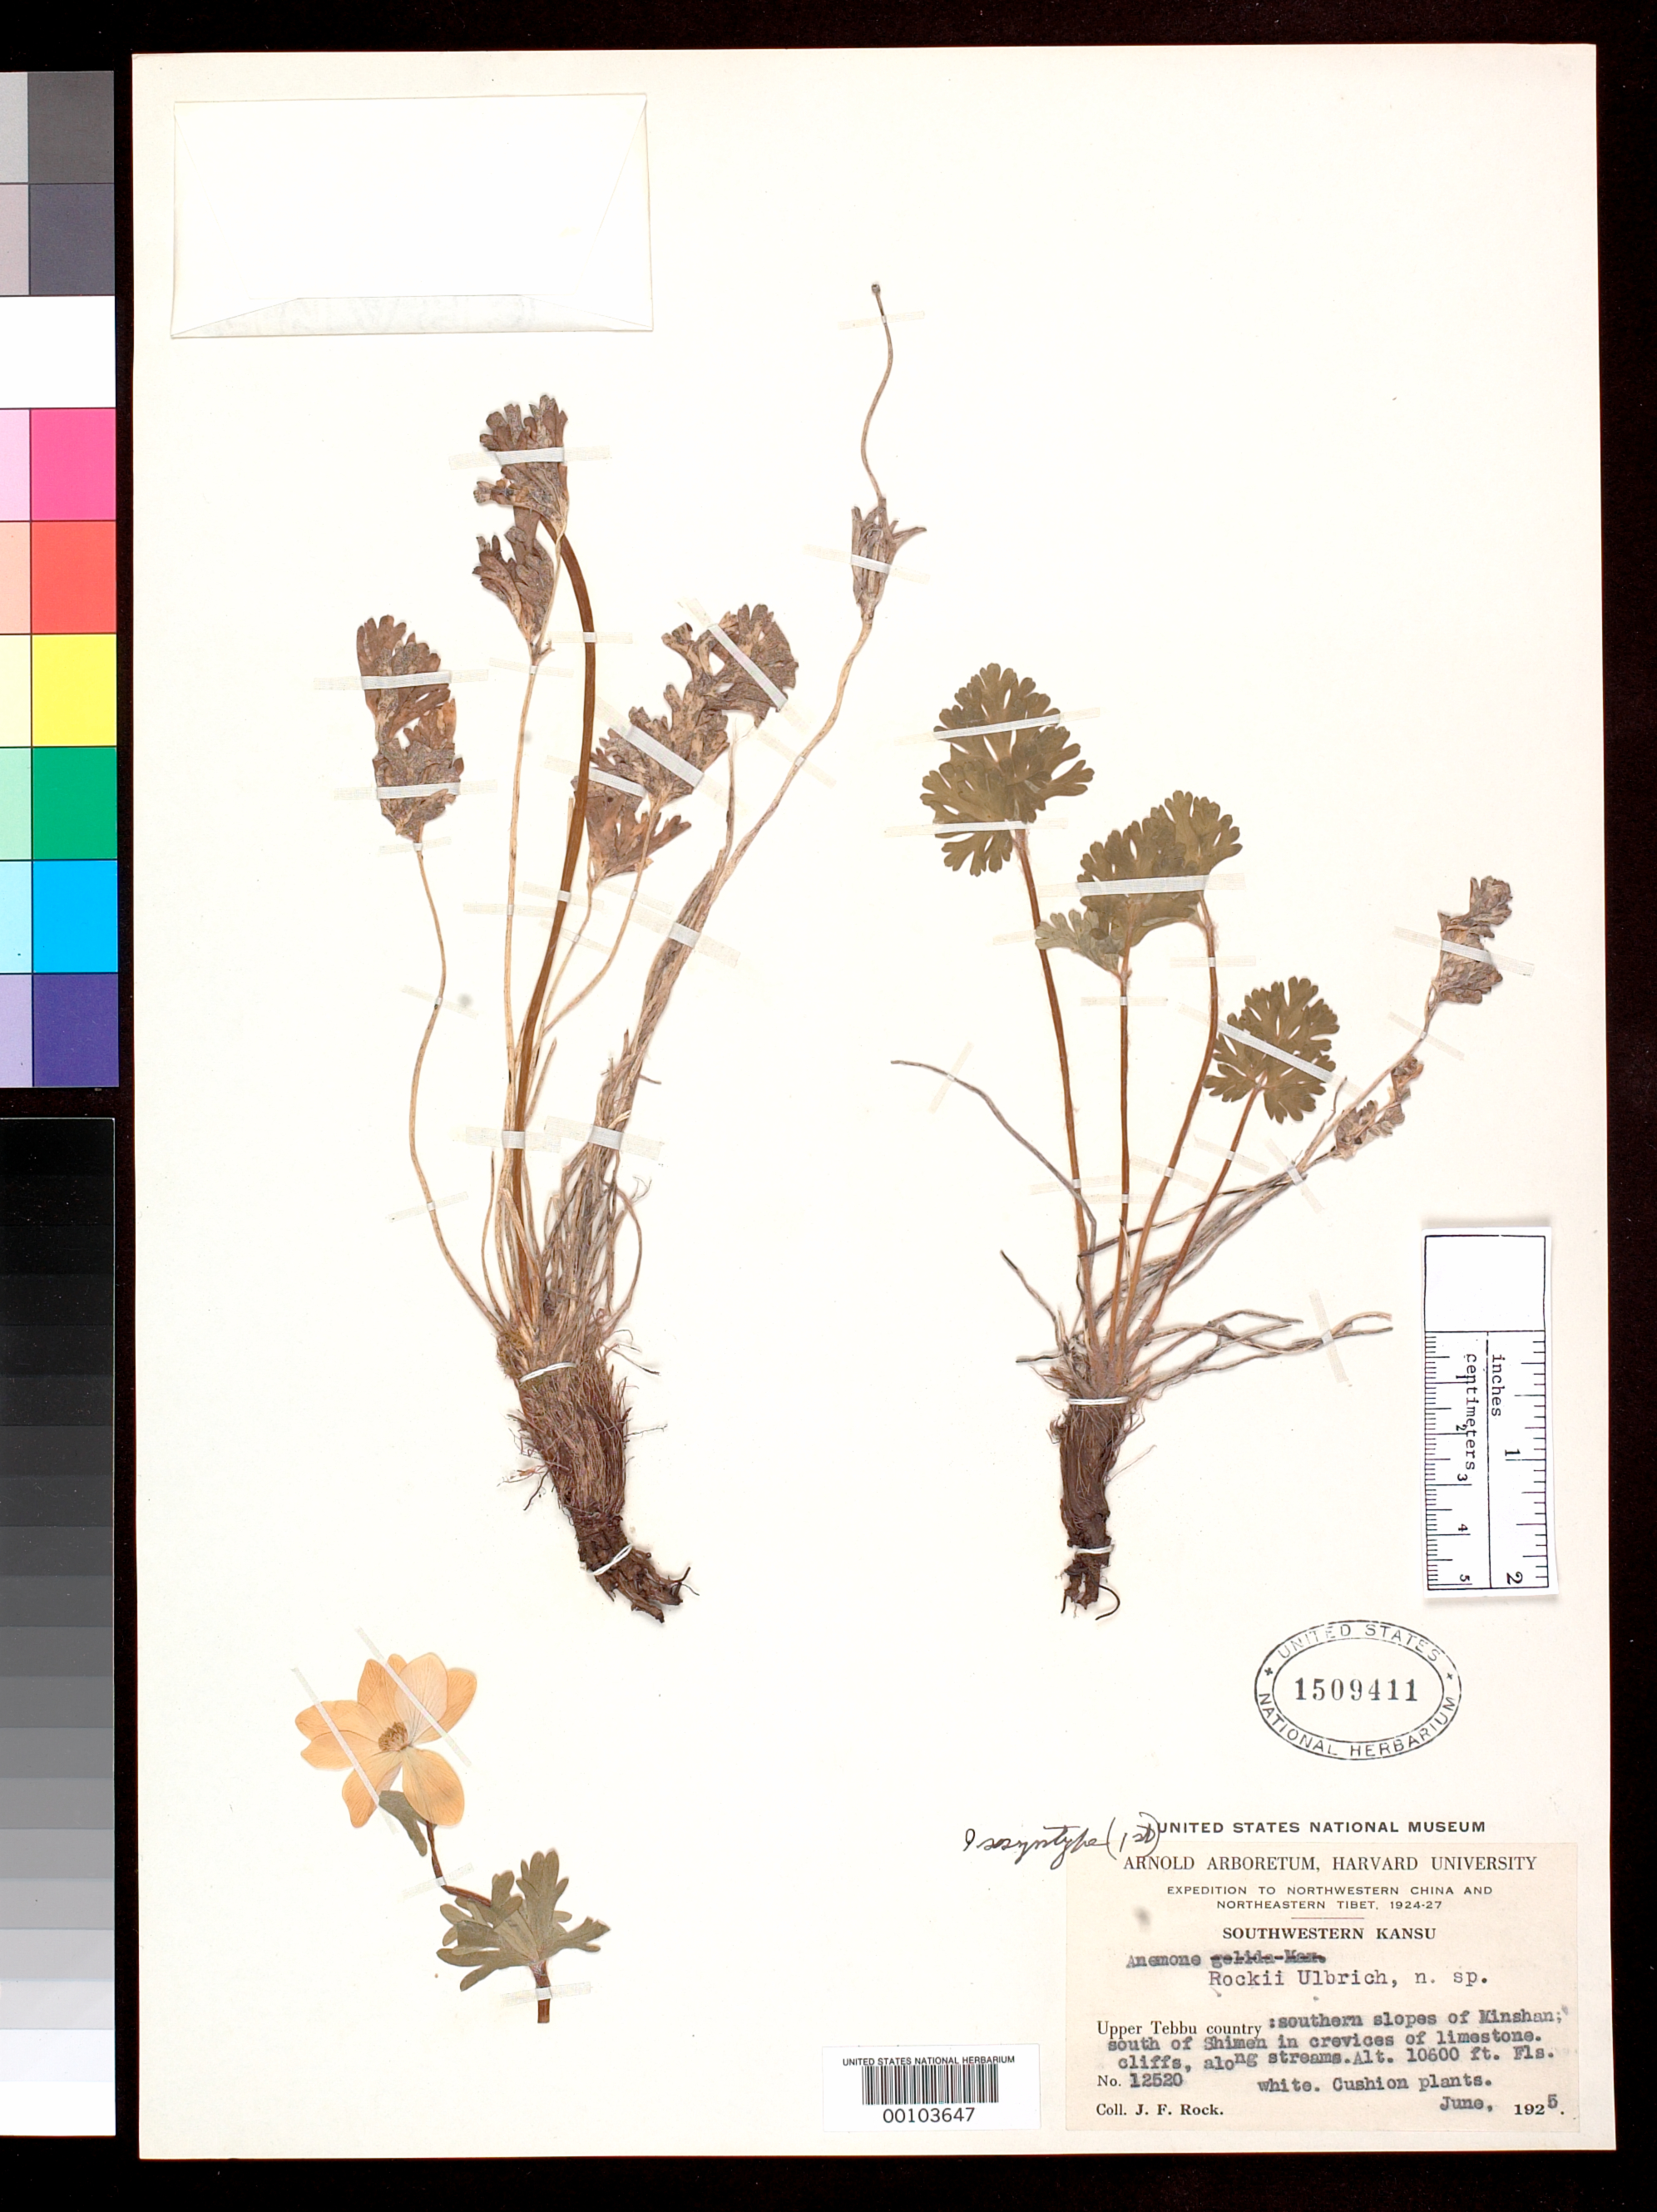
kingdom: Plantae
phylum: Tracheophyta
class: Magnoliopsida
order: Ranunculales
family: Ranunculaceae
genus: Anemone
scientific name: Anemone rockii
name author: Ulbr.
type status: Isosyntype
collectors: J. F. Rock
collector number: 12520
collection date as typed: Jun 1925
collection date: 1925-06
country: China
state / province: Gansu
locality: Southwestern Kansu. Upper Tebbu country: southern slopes of Minshan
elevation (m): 3231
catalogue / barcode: US 1509411